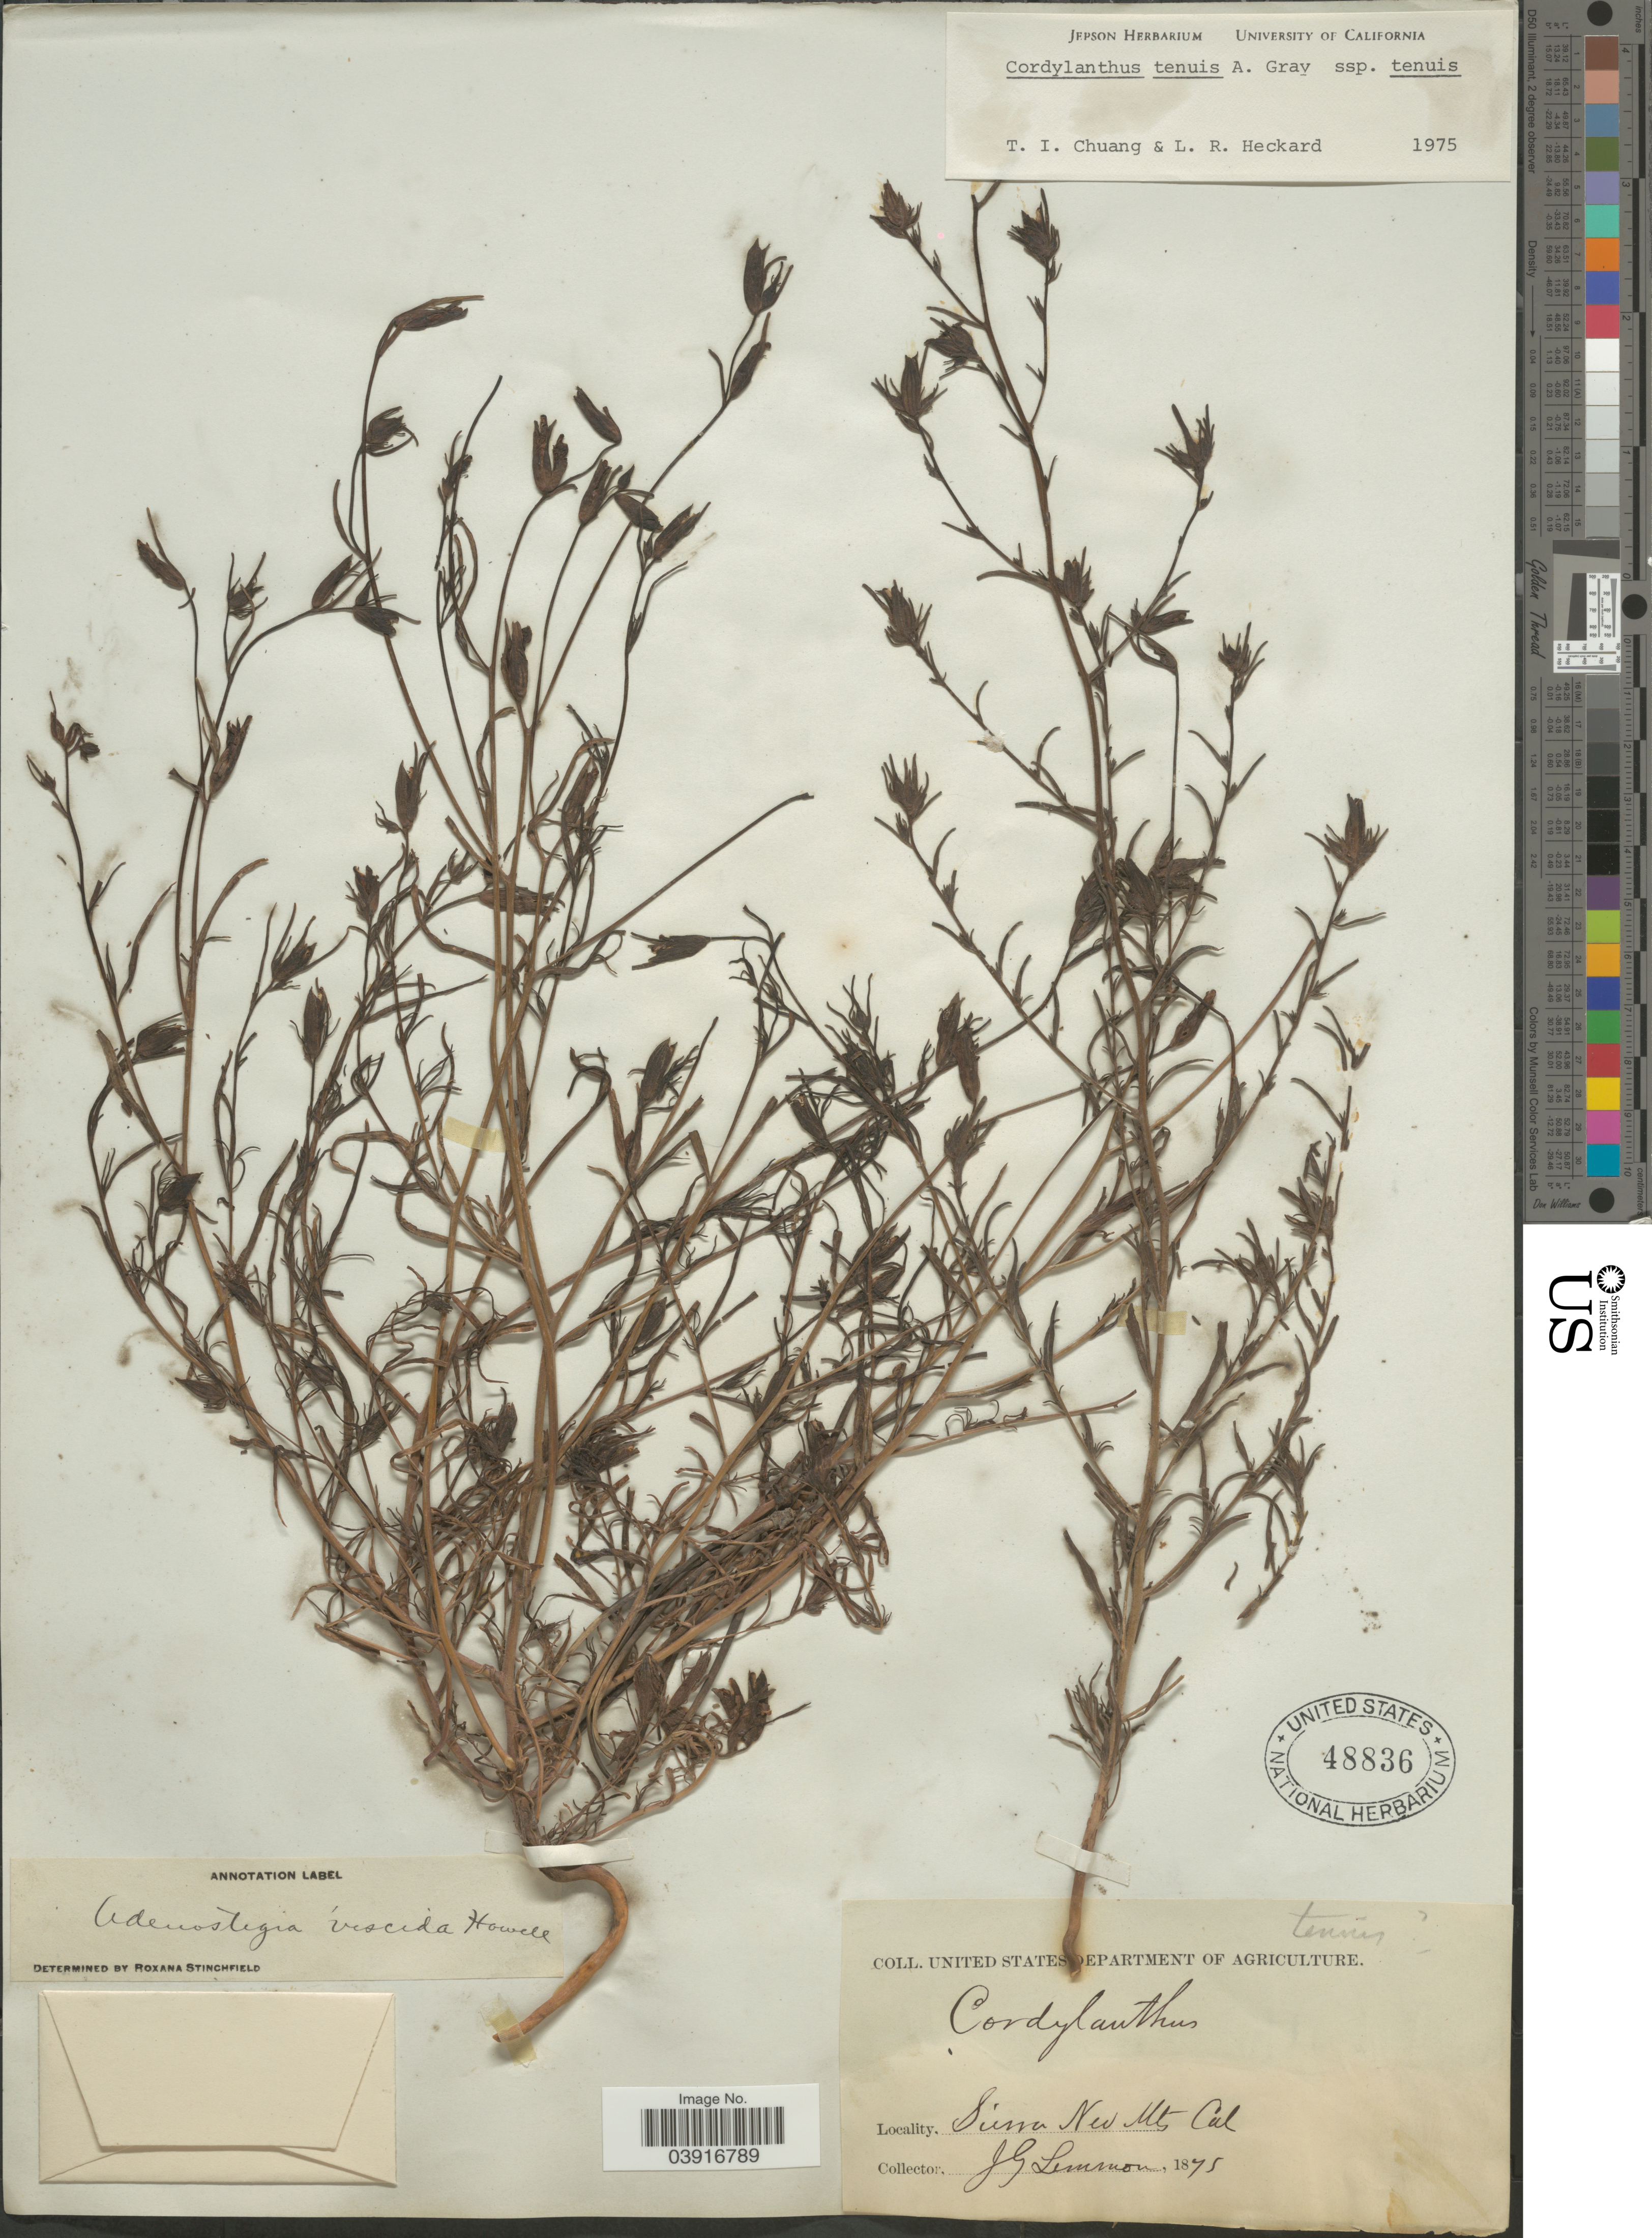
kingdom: Plantae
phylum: Tracheophyta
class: Magnoliopsida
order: Lamiales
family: Orobanchaceae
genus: Cordylanthus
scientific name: Cordylanthus tenuis subsp. tenuis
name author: A. Gray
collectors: J. Lemmon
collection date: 1875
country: United States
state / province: California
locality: Sierra Nev Mts.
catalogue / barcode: US 48836